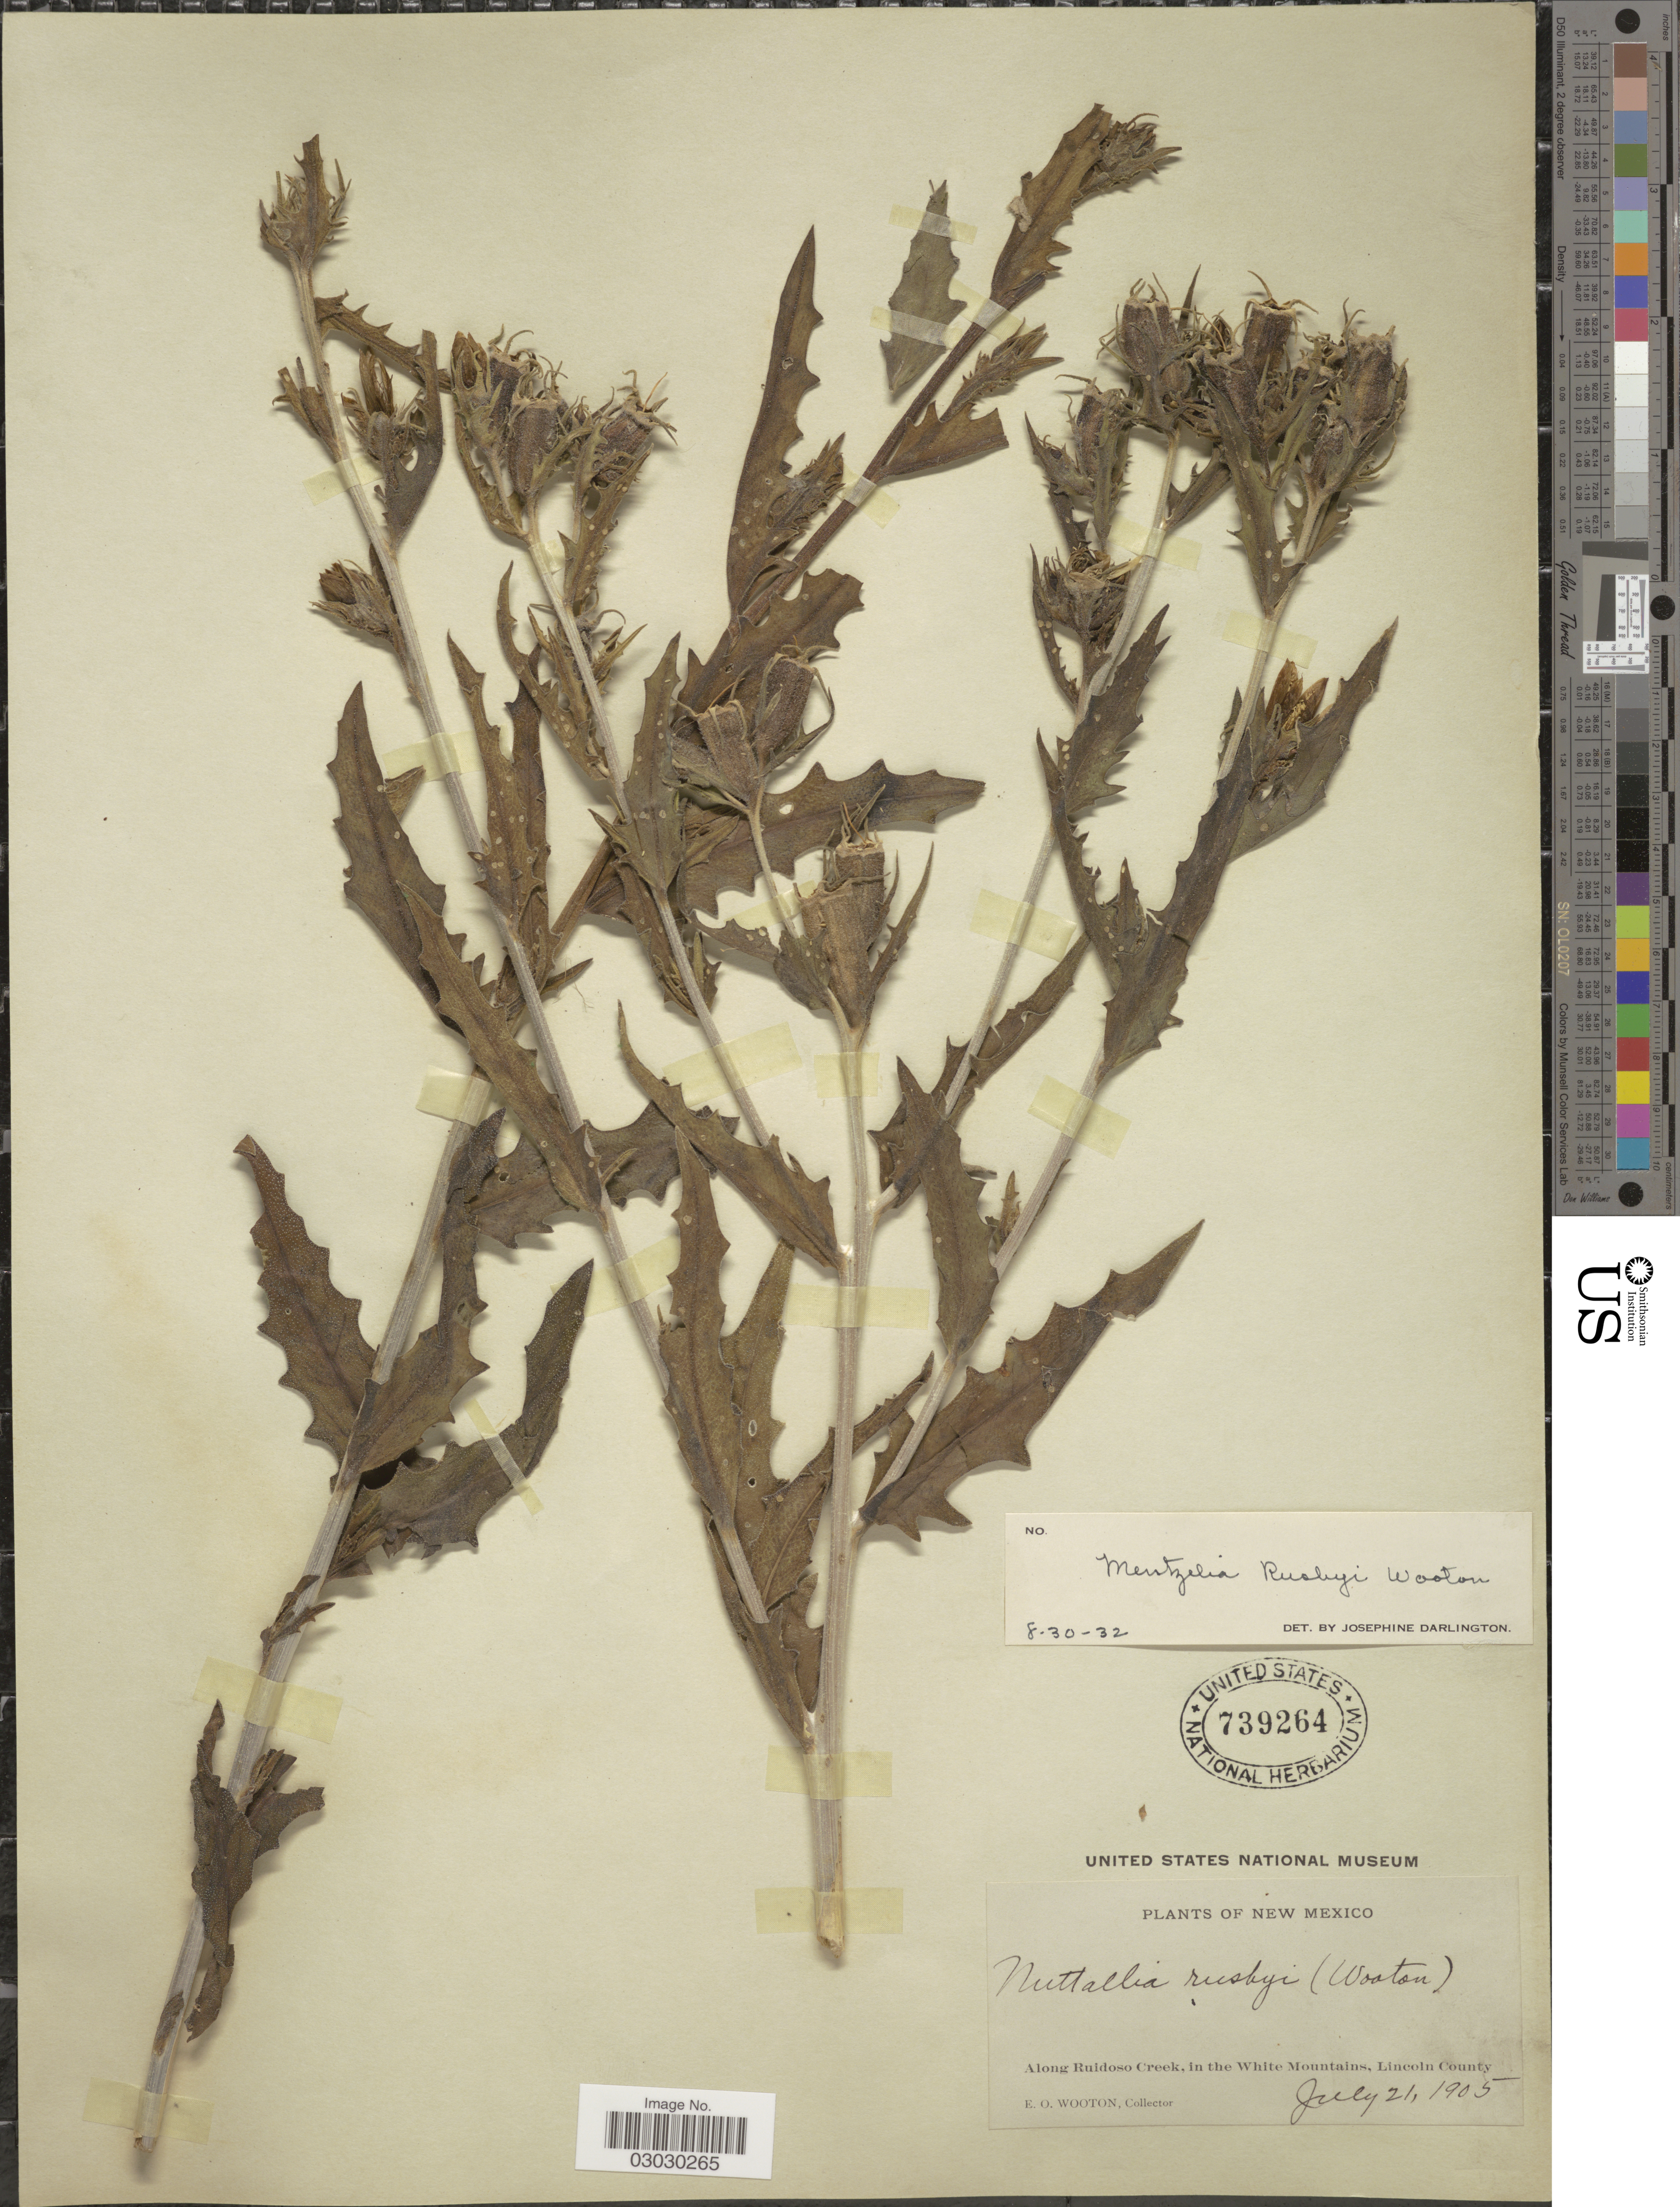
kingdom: Plantae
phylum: Tracheophyta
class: Magnoliopsida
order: Cornales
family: Loasaceae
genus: Mentzelia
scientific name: Mentzelia rusbyi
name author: Wooton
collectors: E. O. Wooton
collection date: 1905-07-21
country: United States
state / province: New Mexico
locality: Along Ruidoso Creek, in the White Mountains, Lincoln County.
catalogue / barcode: US 739264